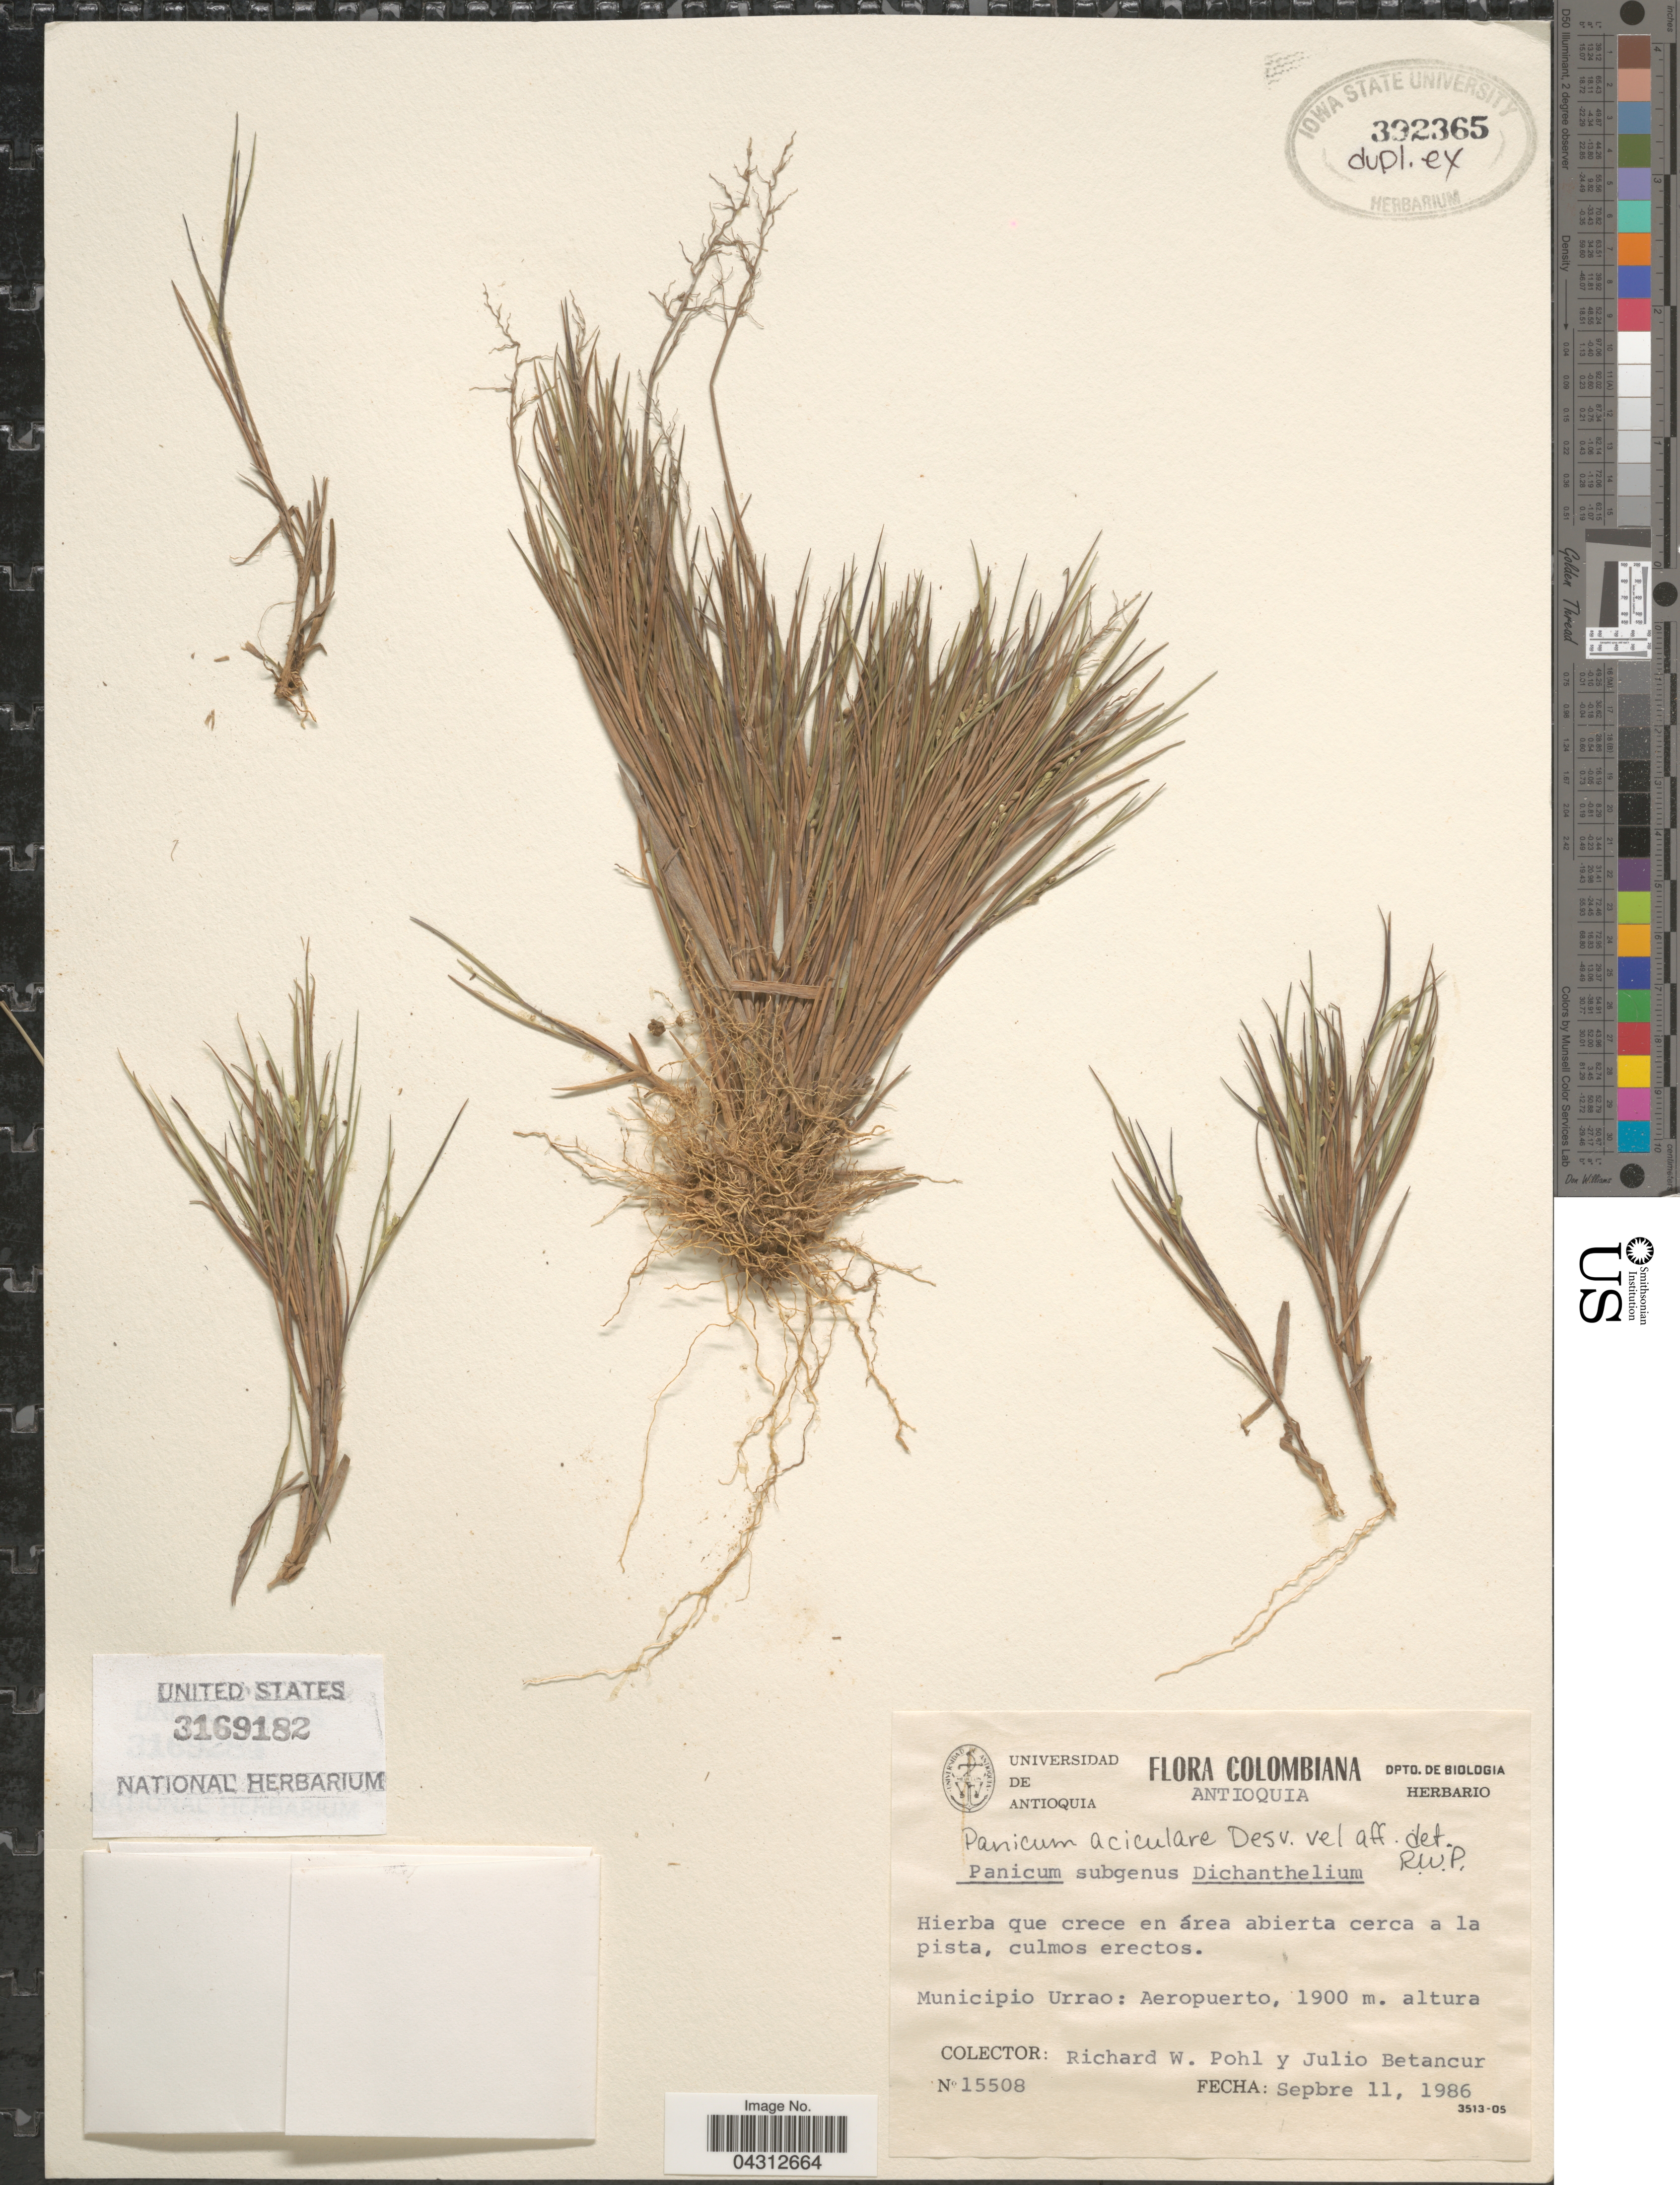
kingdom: Plantae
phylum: Tracheophyta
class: Liliopsida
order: Poales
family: Poaceae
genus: Dichanthelium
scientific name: Dichanthelium aciculare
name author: (Desv. ex Poir.) Gould & C.A. Clark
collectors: R. W. Pohl & J. Betancur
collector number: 15508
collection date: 1986-09-11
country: Colombia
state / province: Antioquia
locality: Municipio Urrao: Aeropuerto.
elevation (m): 1900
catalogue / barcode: US 3169182